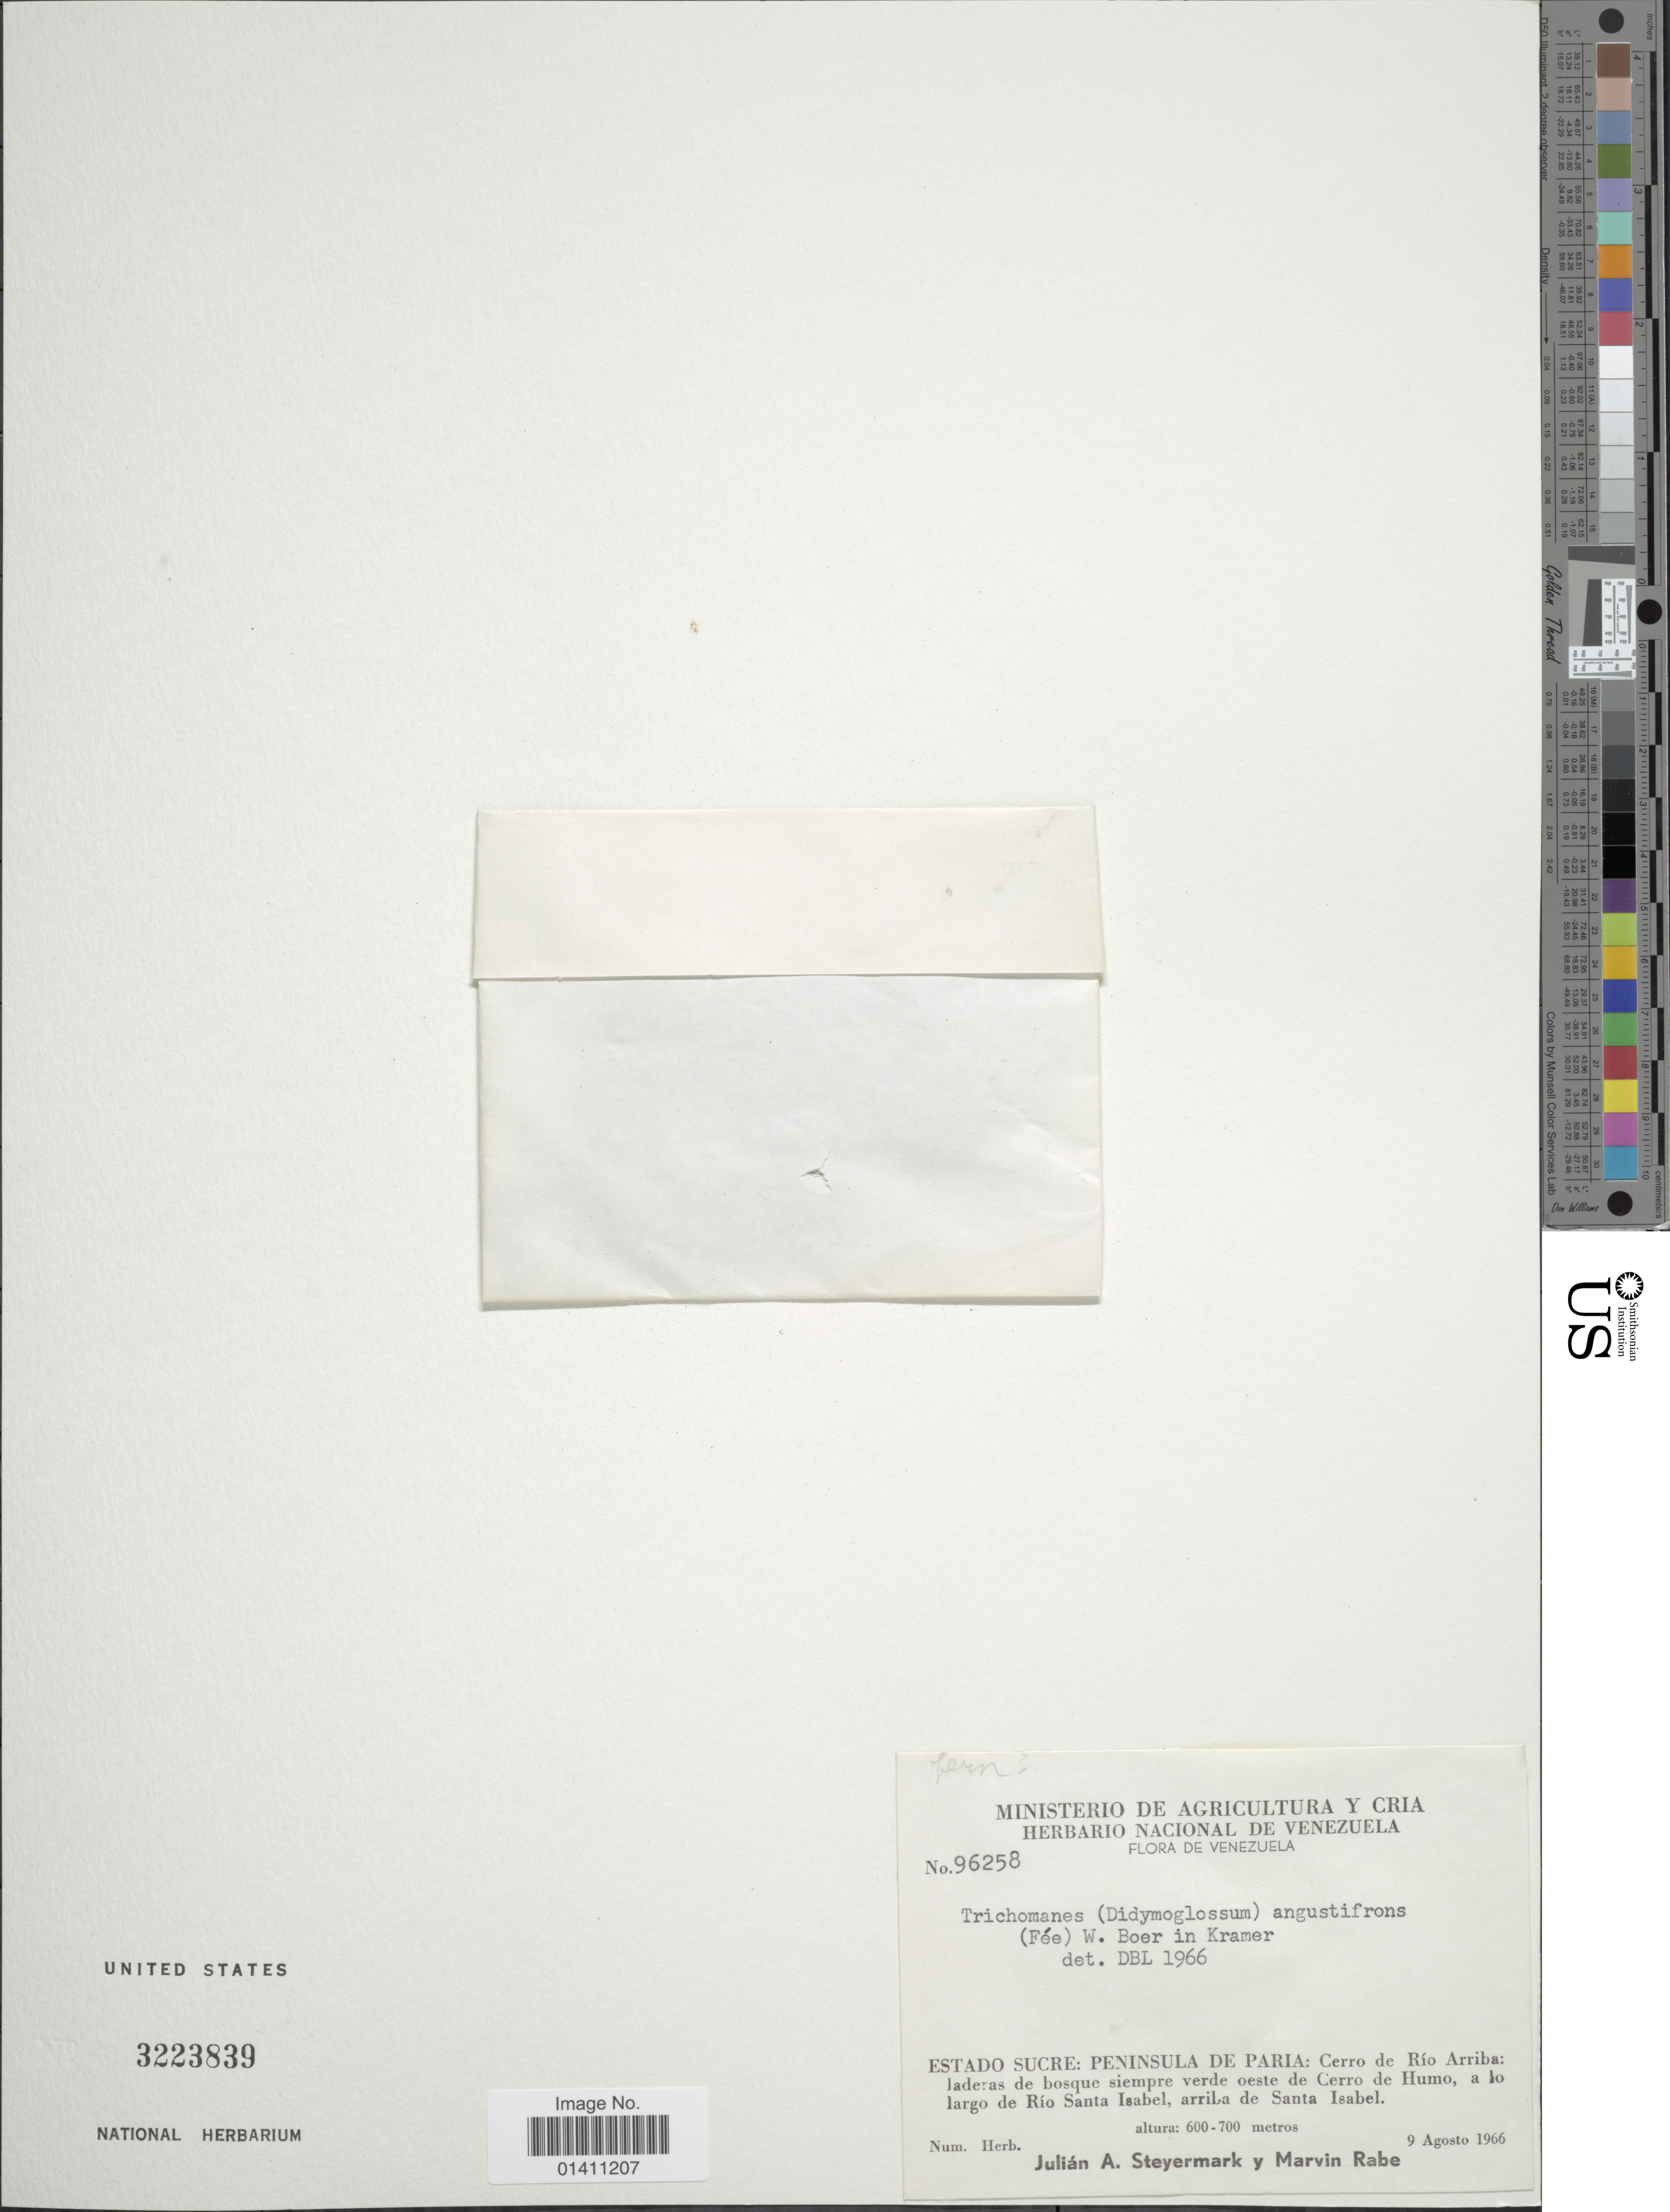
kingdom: Plantae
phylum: Tracheophyta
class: Polypodiopsida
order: Hymenophyllales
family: Hymenophyllaceae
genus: Didymoglossum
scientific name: Didymoglossum angustifrons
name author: Fée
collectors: J. Steyermark & M. Rabe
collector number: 96258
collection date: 1966-08-09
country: Venezuela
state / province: Sucre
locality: Estado Sucre: Peninsula de Paria: Cerro de Rio Arriba: laderas de bosque siempre verde oeste de Cerro de Humo, a lo largo de Rio Santa Isabel, arriba de Santa Isabel.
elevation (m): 600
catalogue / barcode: US 3223839